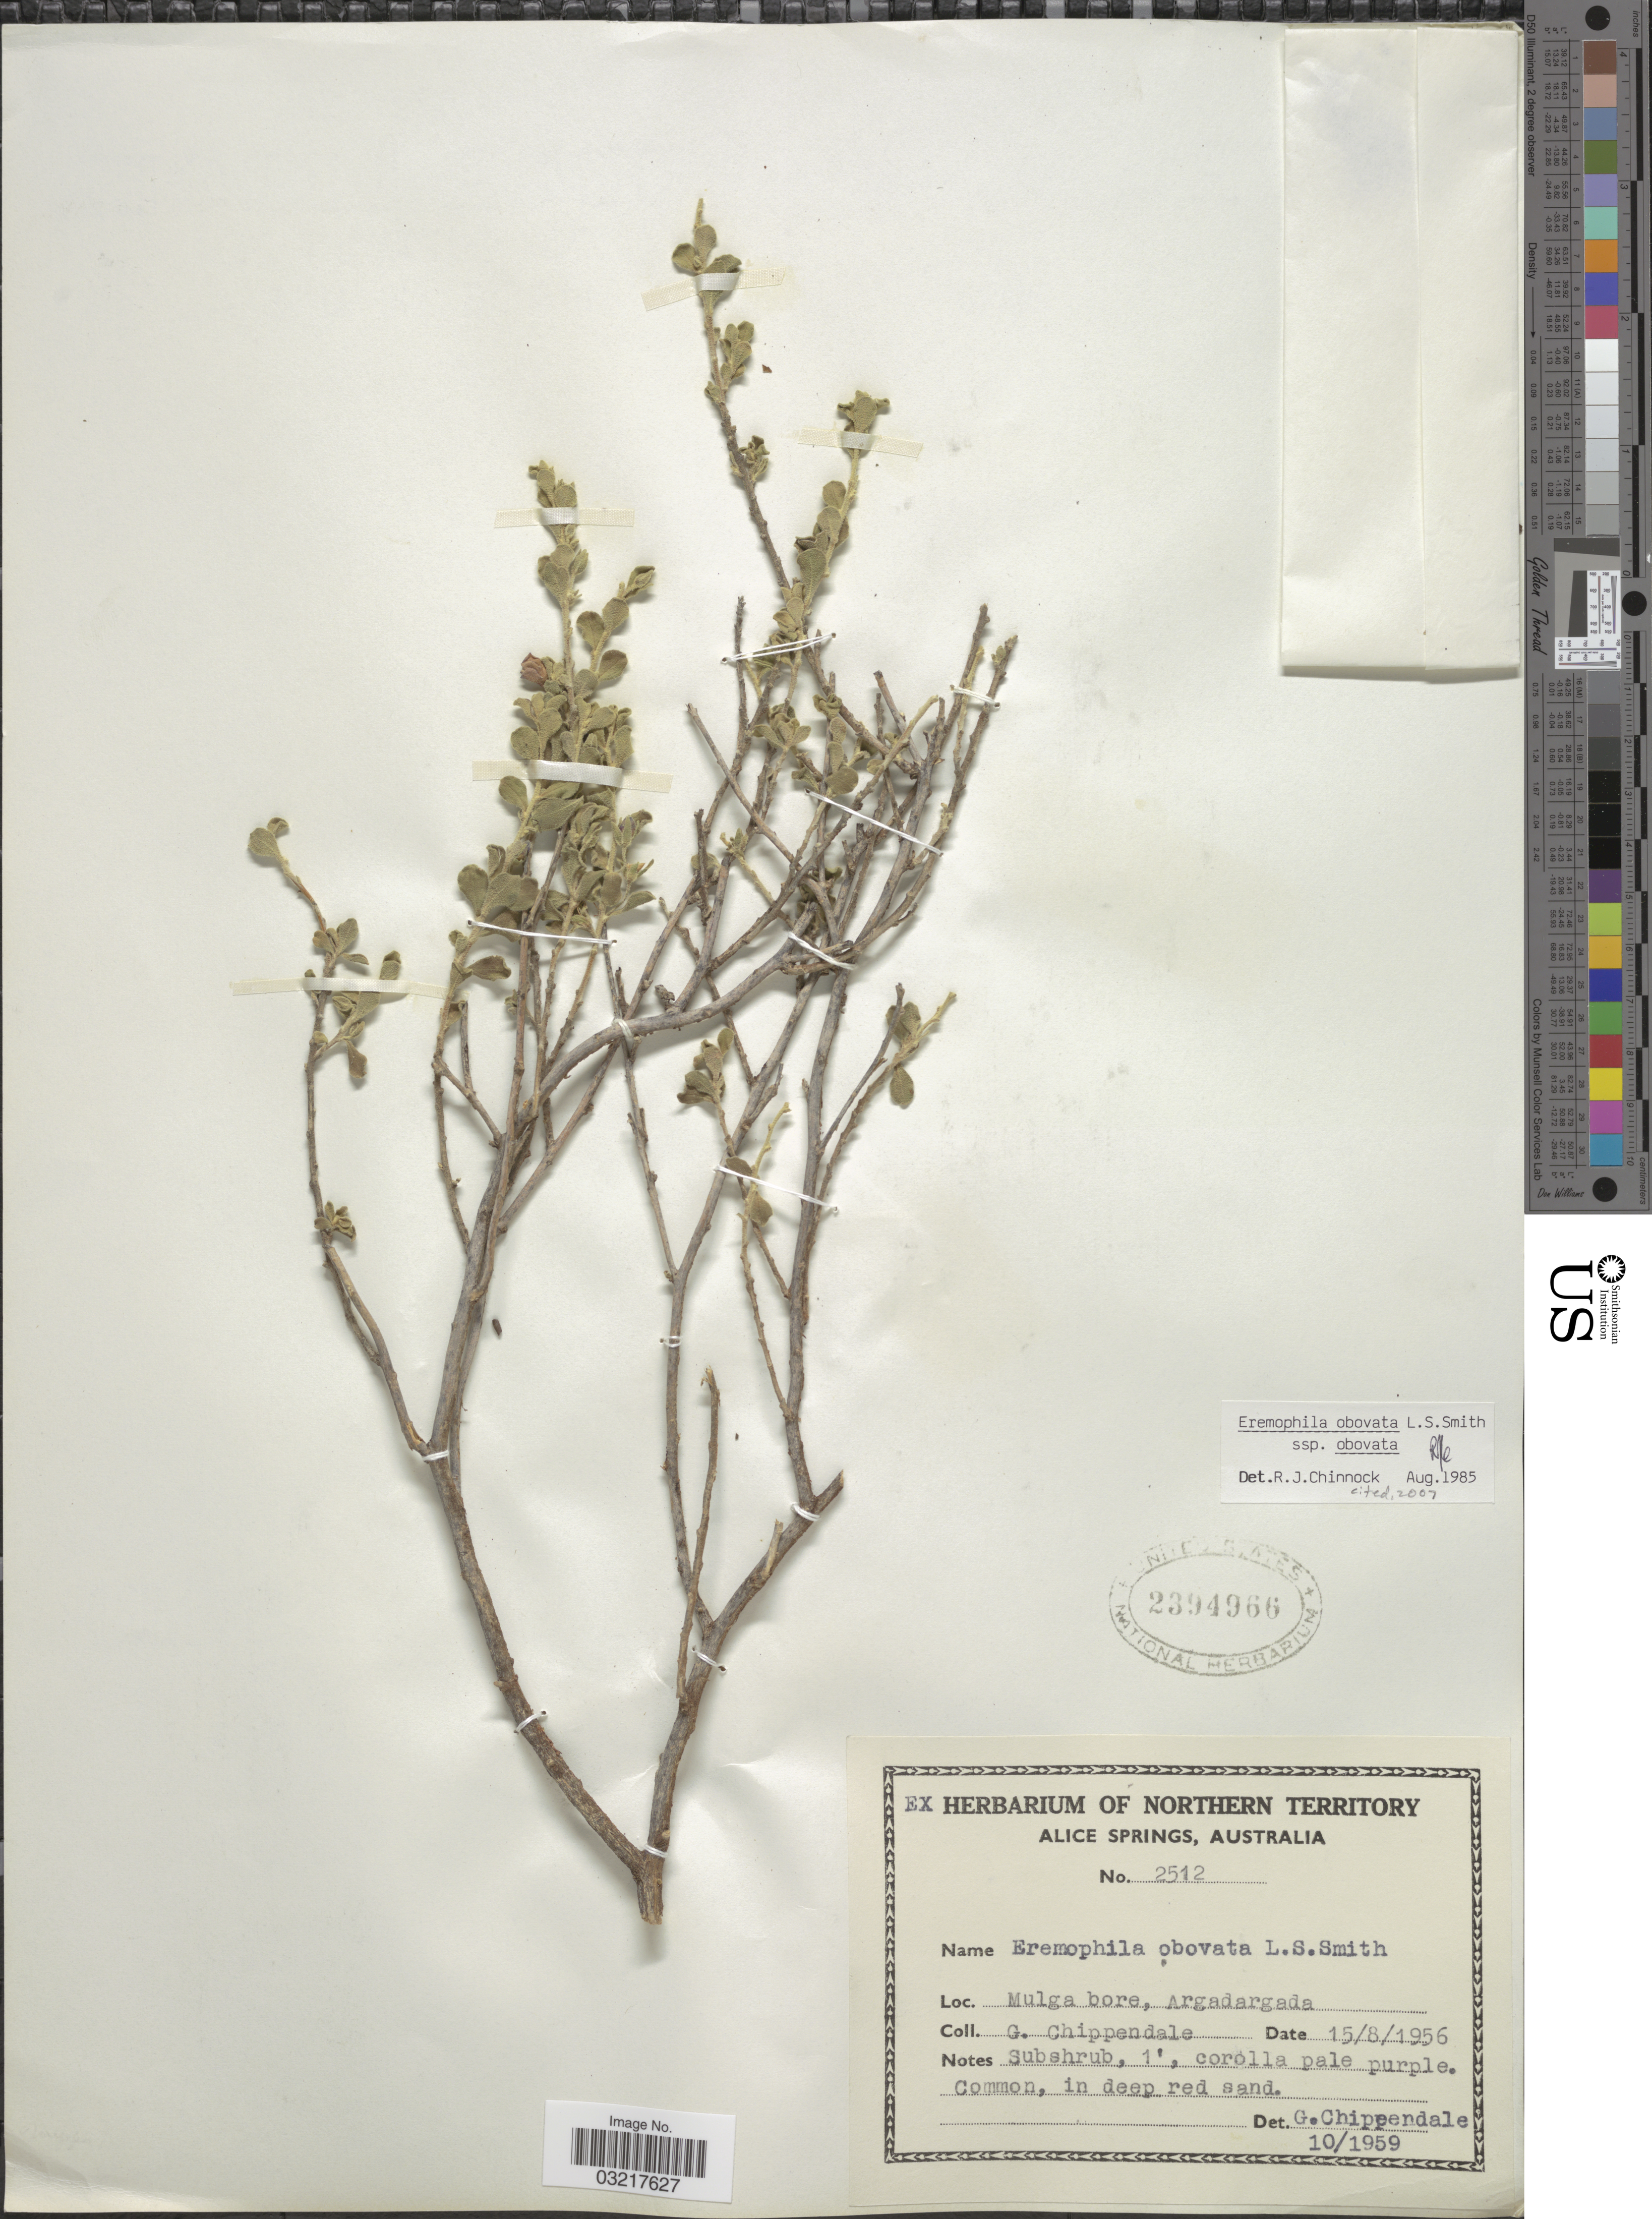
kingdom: Plantae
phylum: Tracheophyta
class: Magnoliopsida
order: Lamiales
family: Scrophulariaceae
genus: Eremophila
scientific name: Eremophila obovata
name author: L.S. Sm.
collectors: G. Chippendale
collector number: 2512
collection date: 1956-08-15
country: Australia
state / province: Northern Territory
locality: Mulga bore, Argadargada.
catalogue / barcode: US 2394966